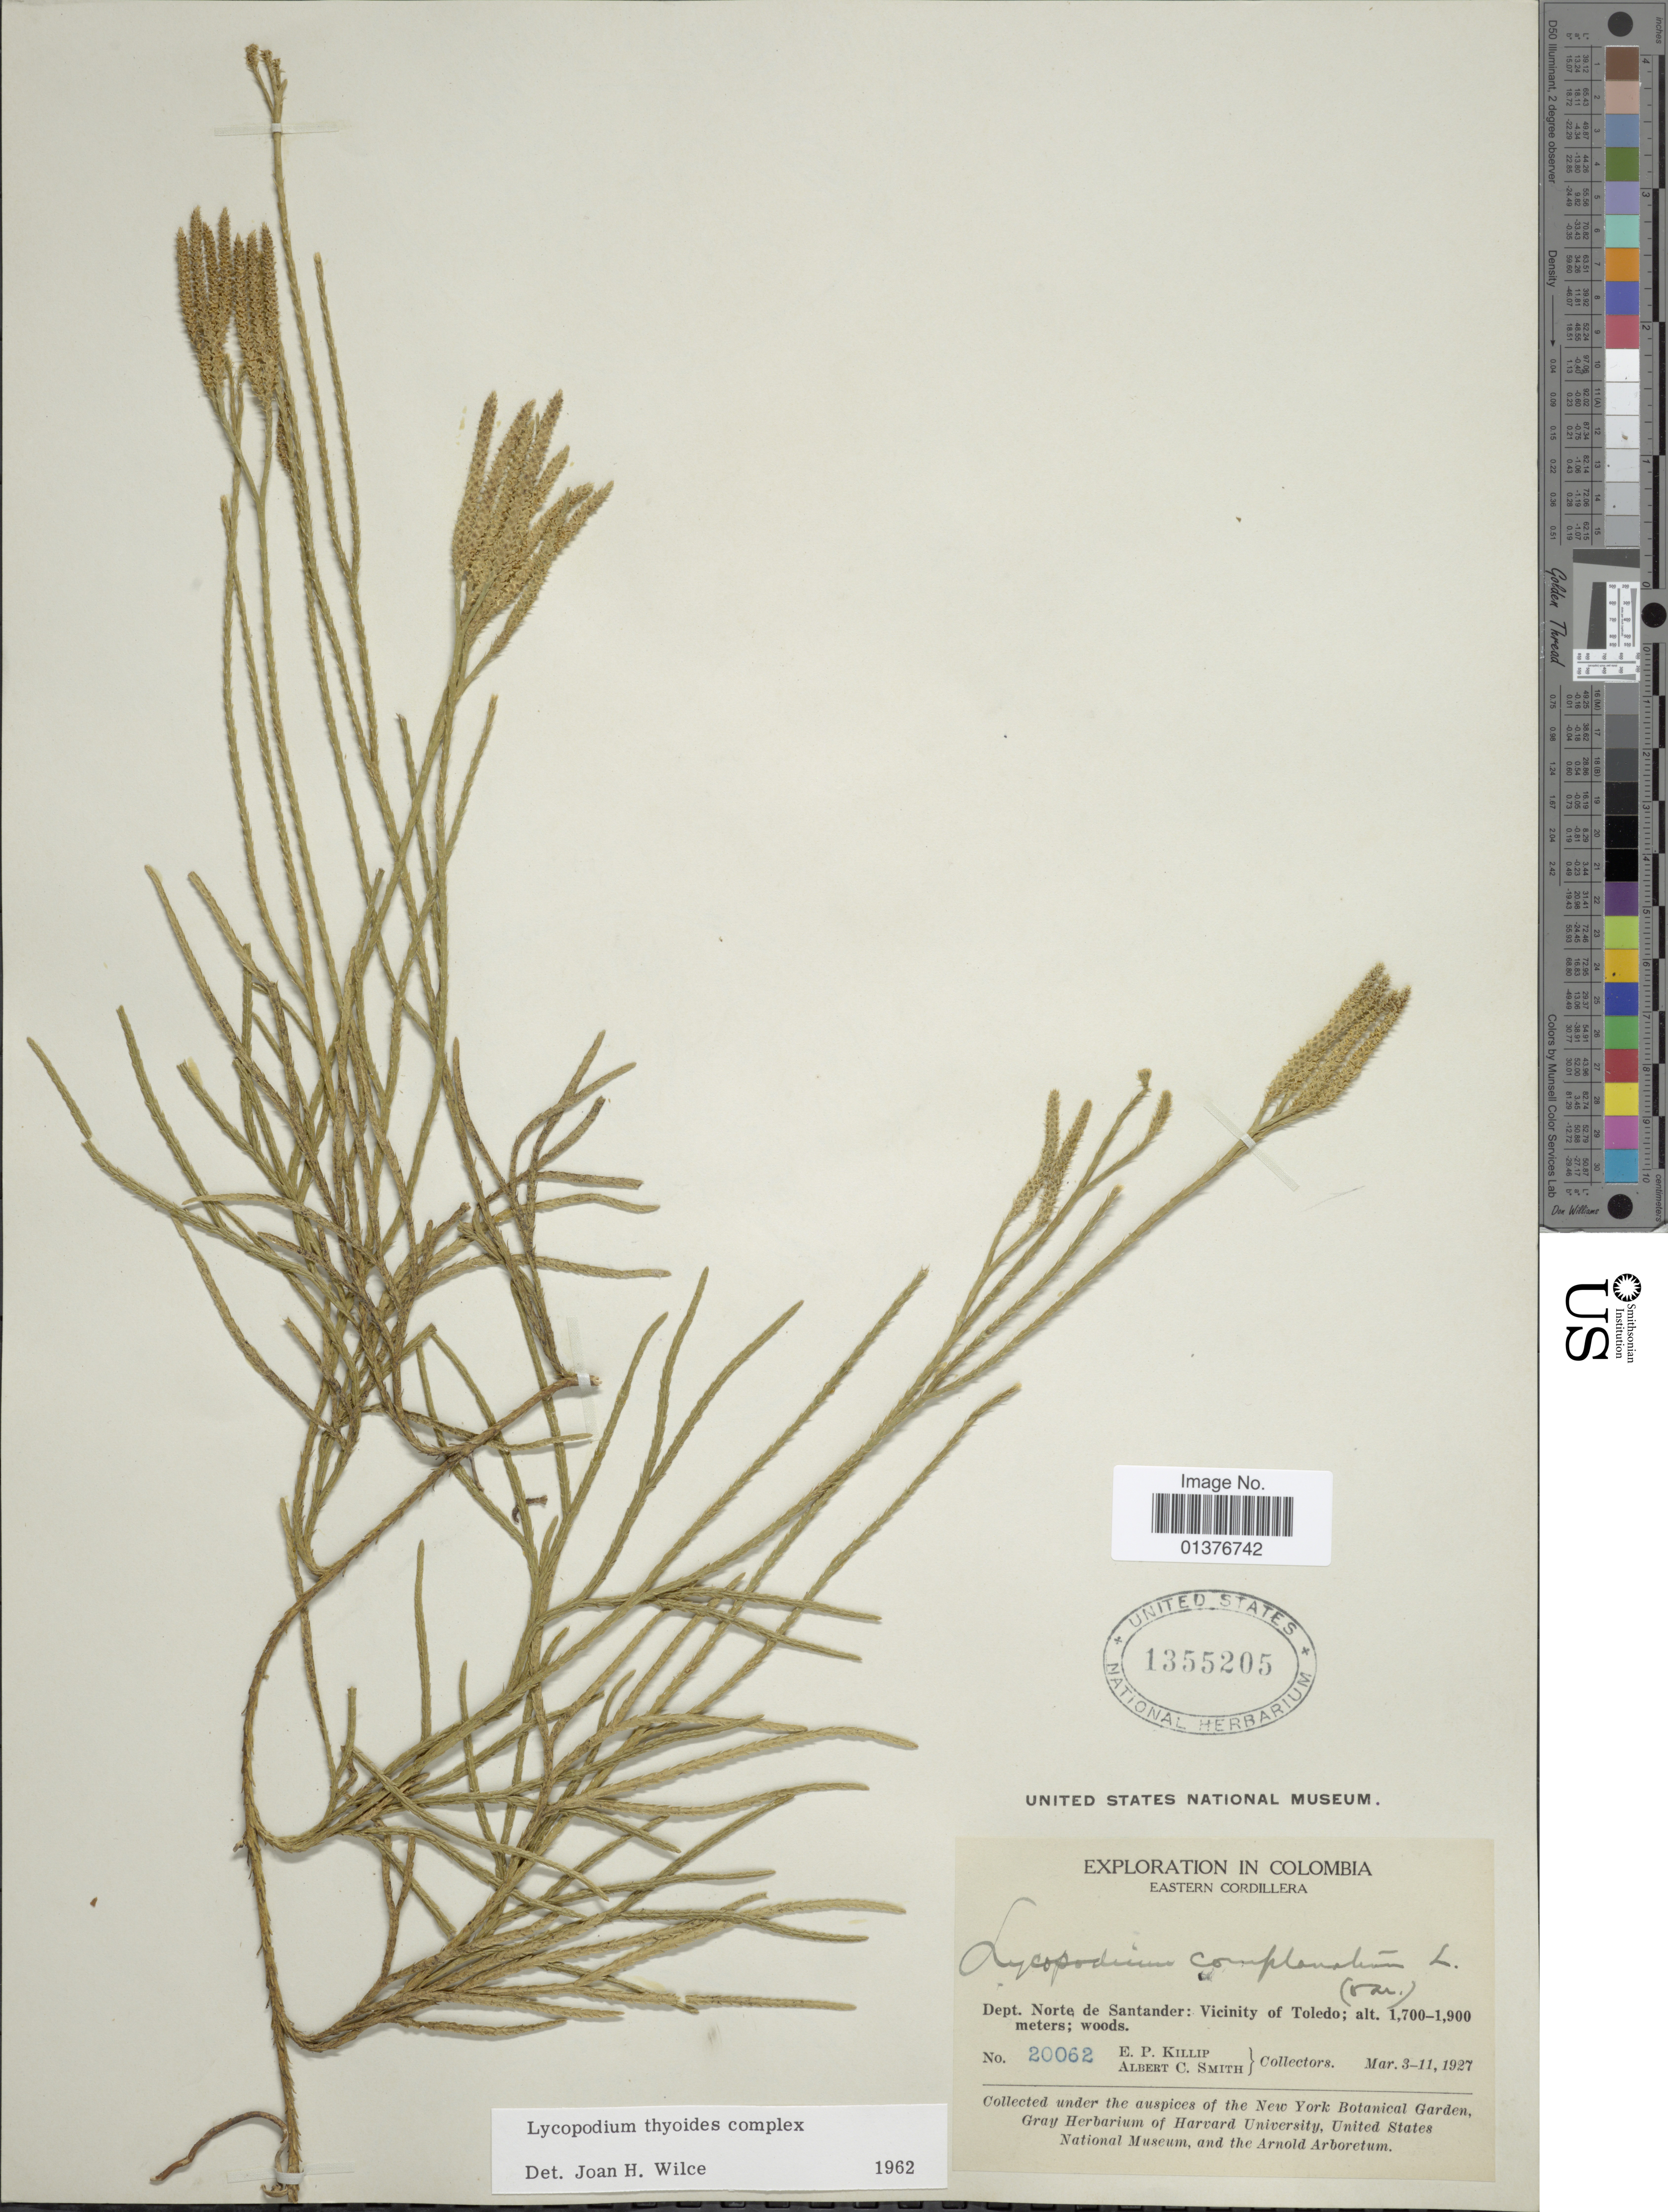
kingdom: Plantae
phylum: Tracheophyta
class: Lycopodiopsida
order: Lycopodiales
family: Lycopodiaceae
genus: Diphasiastrum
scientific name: Diphasiastrum thyoides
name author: (Humb. & Bonpl. ex Willd.) Holub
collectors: E. P. Killip & A. C. Smith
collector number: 20062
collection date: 1927-03-03/1927-03-11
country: Colombia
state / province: Norte de Santander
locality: Vicinity of Toledo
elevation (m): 1700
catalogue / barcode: US 1355205